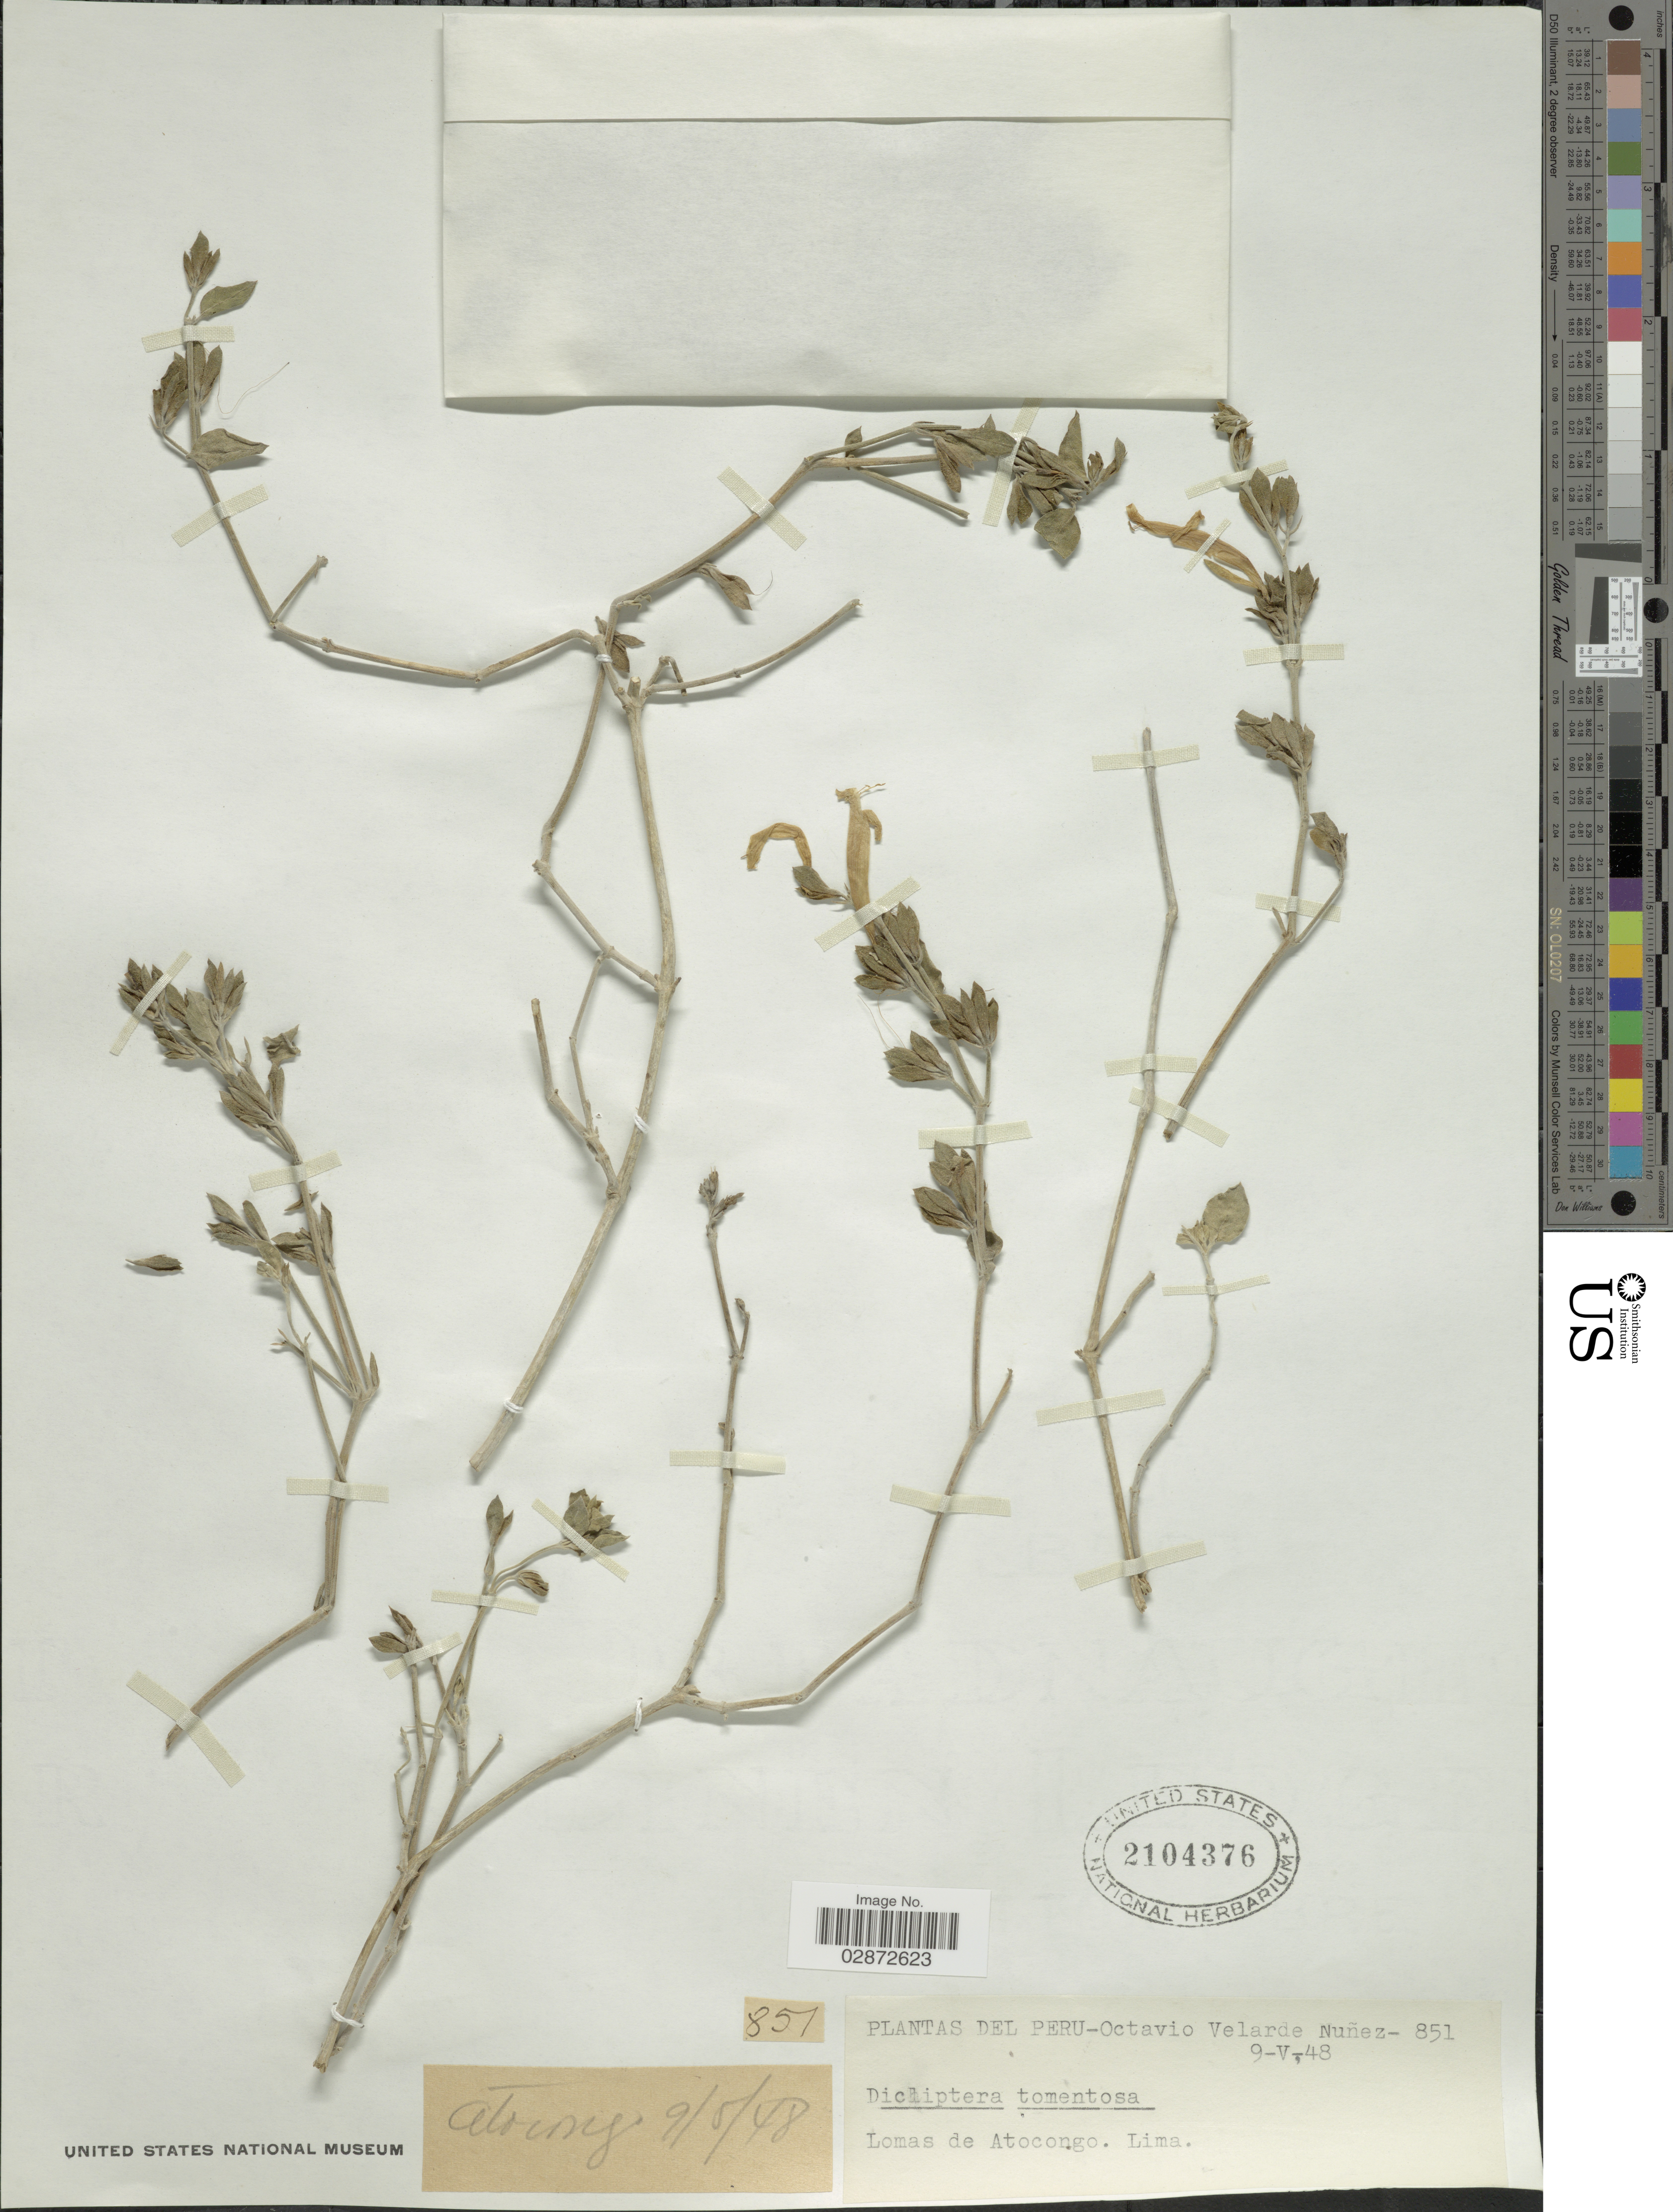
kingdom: Plantae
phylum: Tracheophyta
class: Magnoliopsida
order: Lamiales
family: Acanthaceae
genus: Dicliptera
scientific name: Dicliptera tomentosa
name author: (Vahl) Nees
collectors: O. Nuñez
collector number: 851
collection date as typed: Transcribed d/m/y: 9/5/48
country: Peru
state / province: Lima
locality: Lomas de Atocongo. Lima.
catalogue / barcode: US 2104376